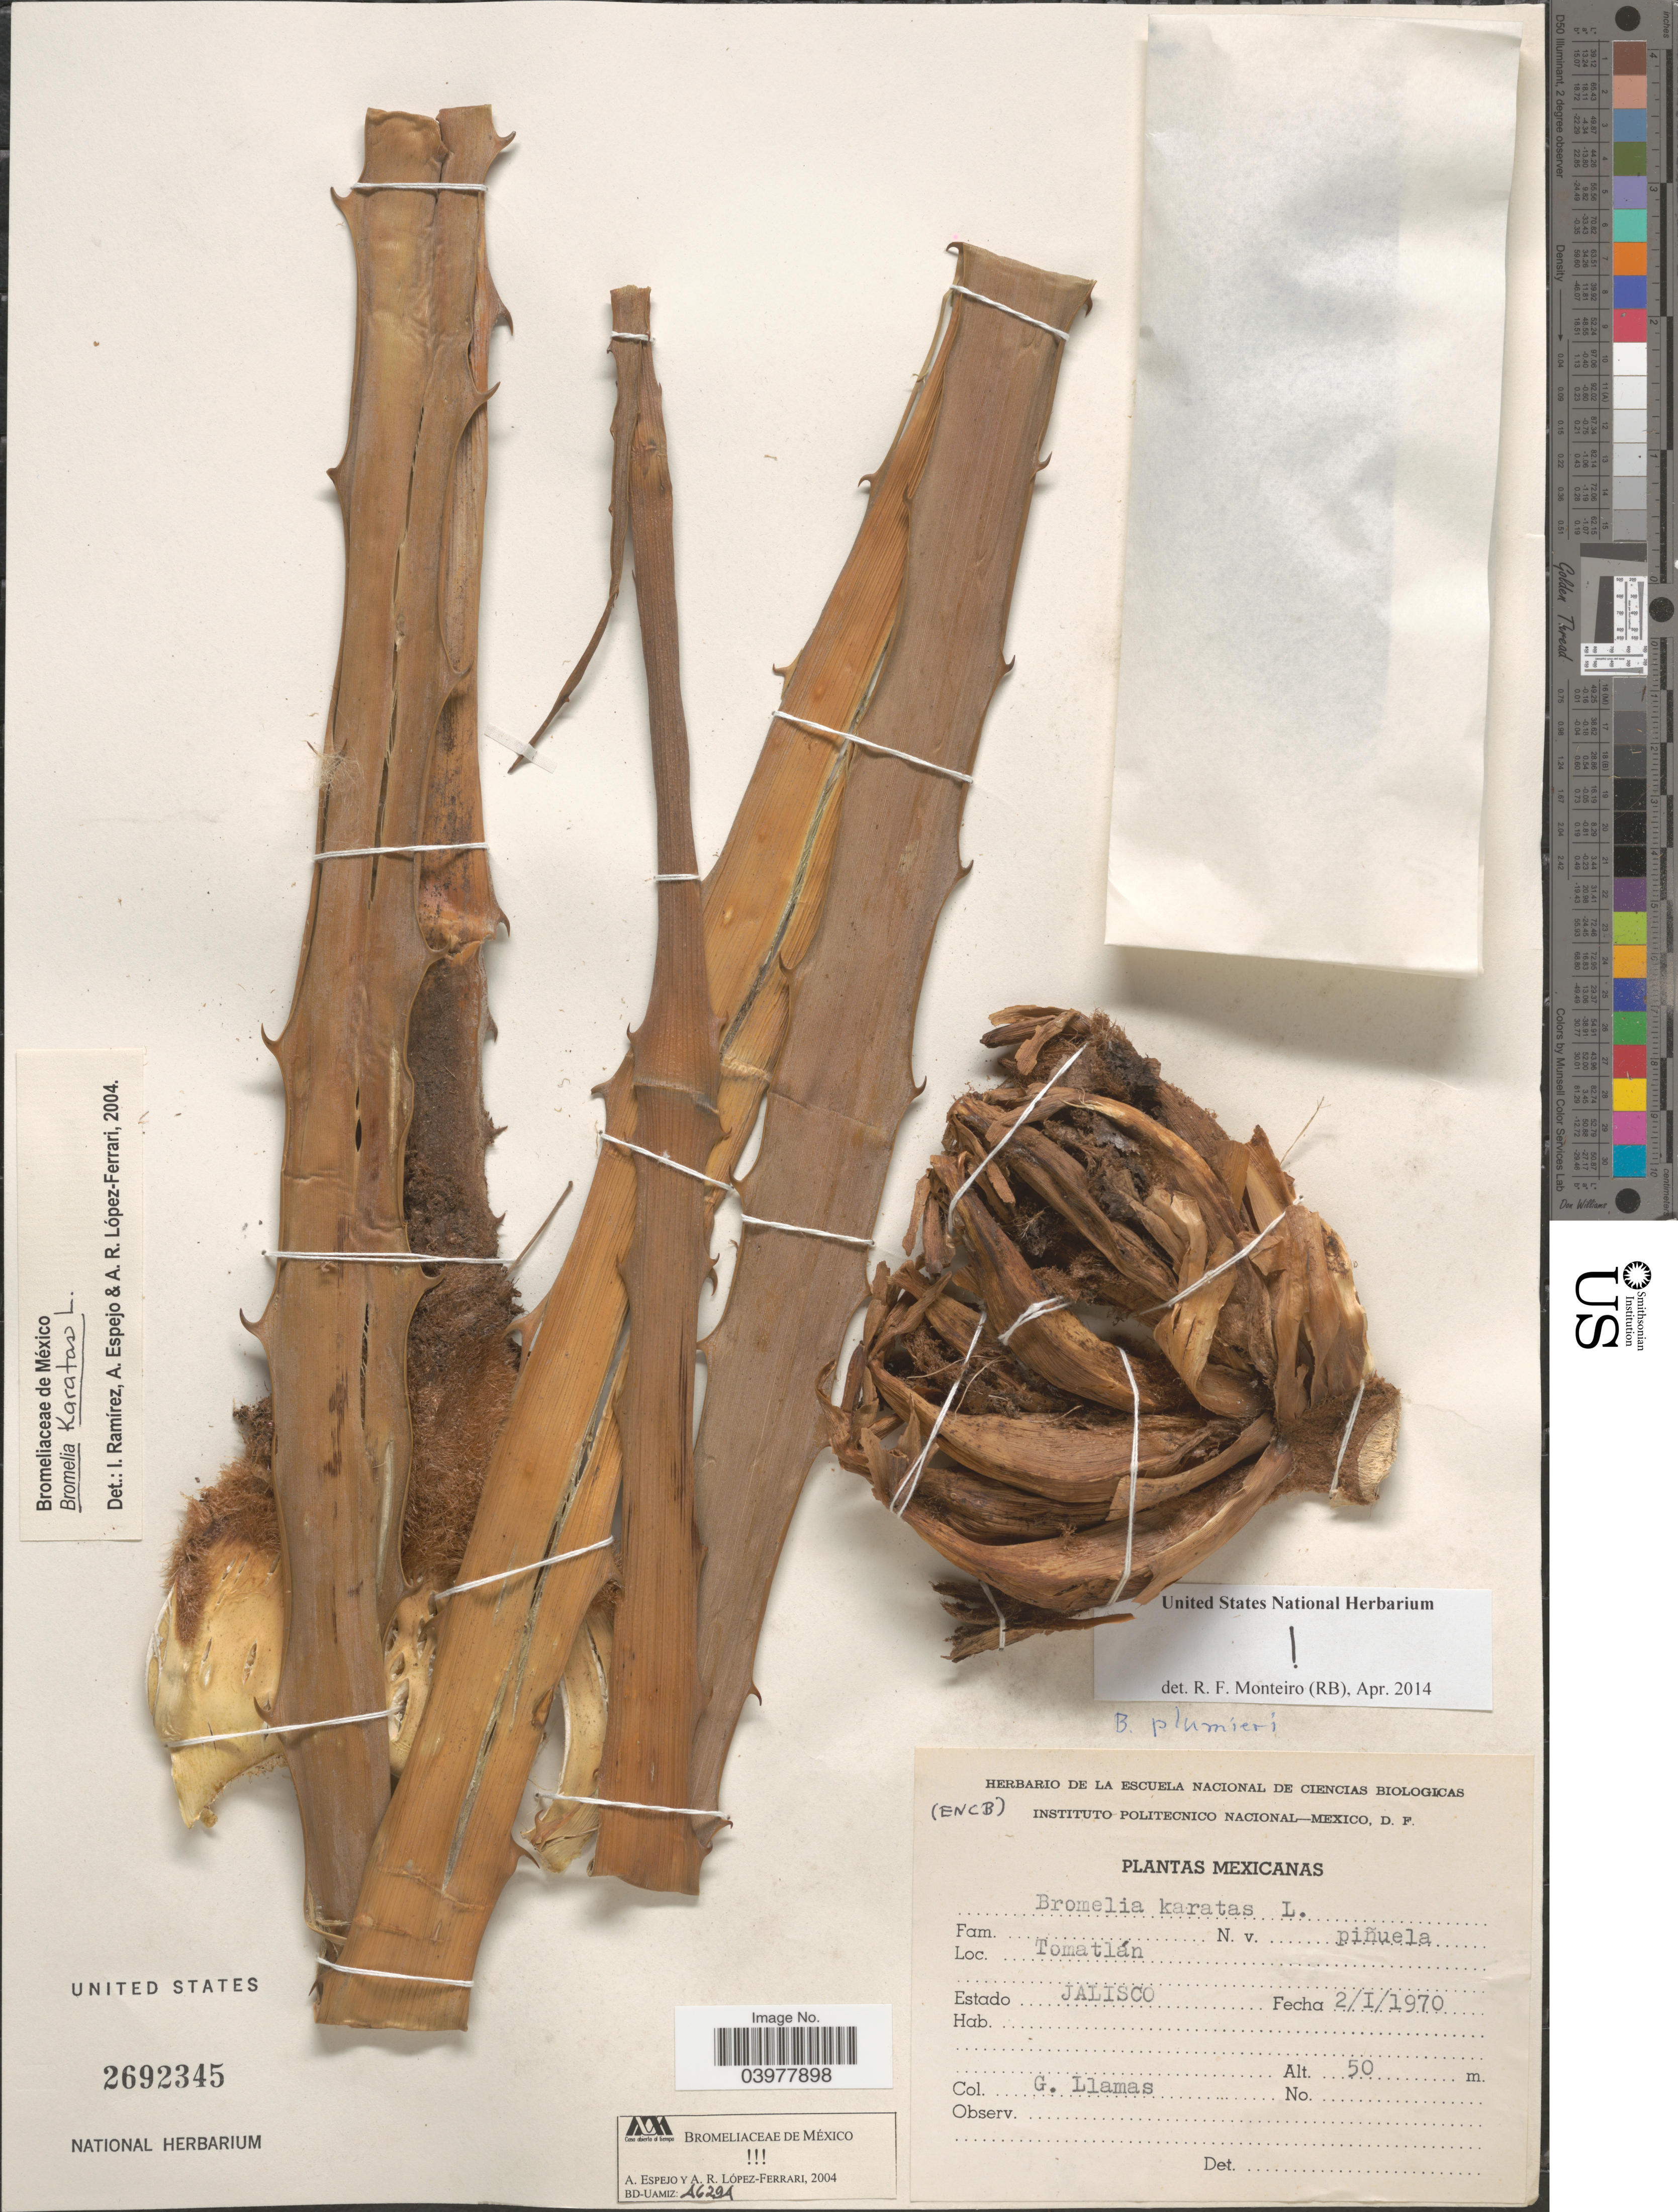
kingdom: Plantae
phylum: Tracheophyta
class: Liliopsida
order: Poales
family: Bromeliaceae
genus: Bromelia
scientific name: Bromelia karatas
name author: L.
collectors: G. Llamas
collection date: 1970-01-02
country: Mexico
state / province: Jalisco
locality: Tomatlán.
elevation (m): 50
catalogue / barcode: US 2692345